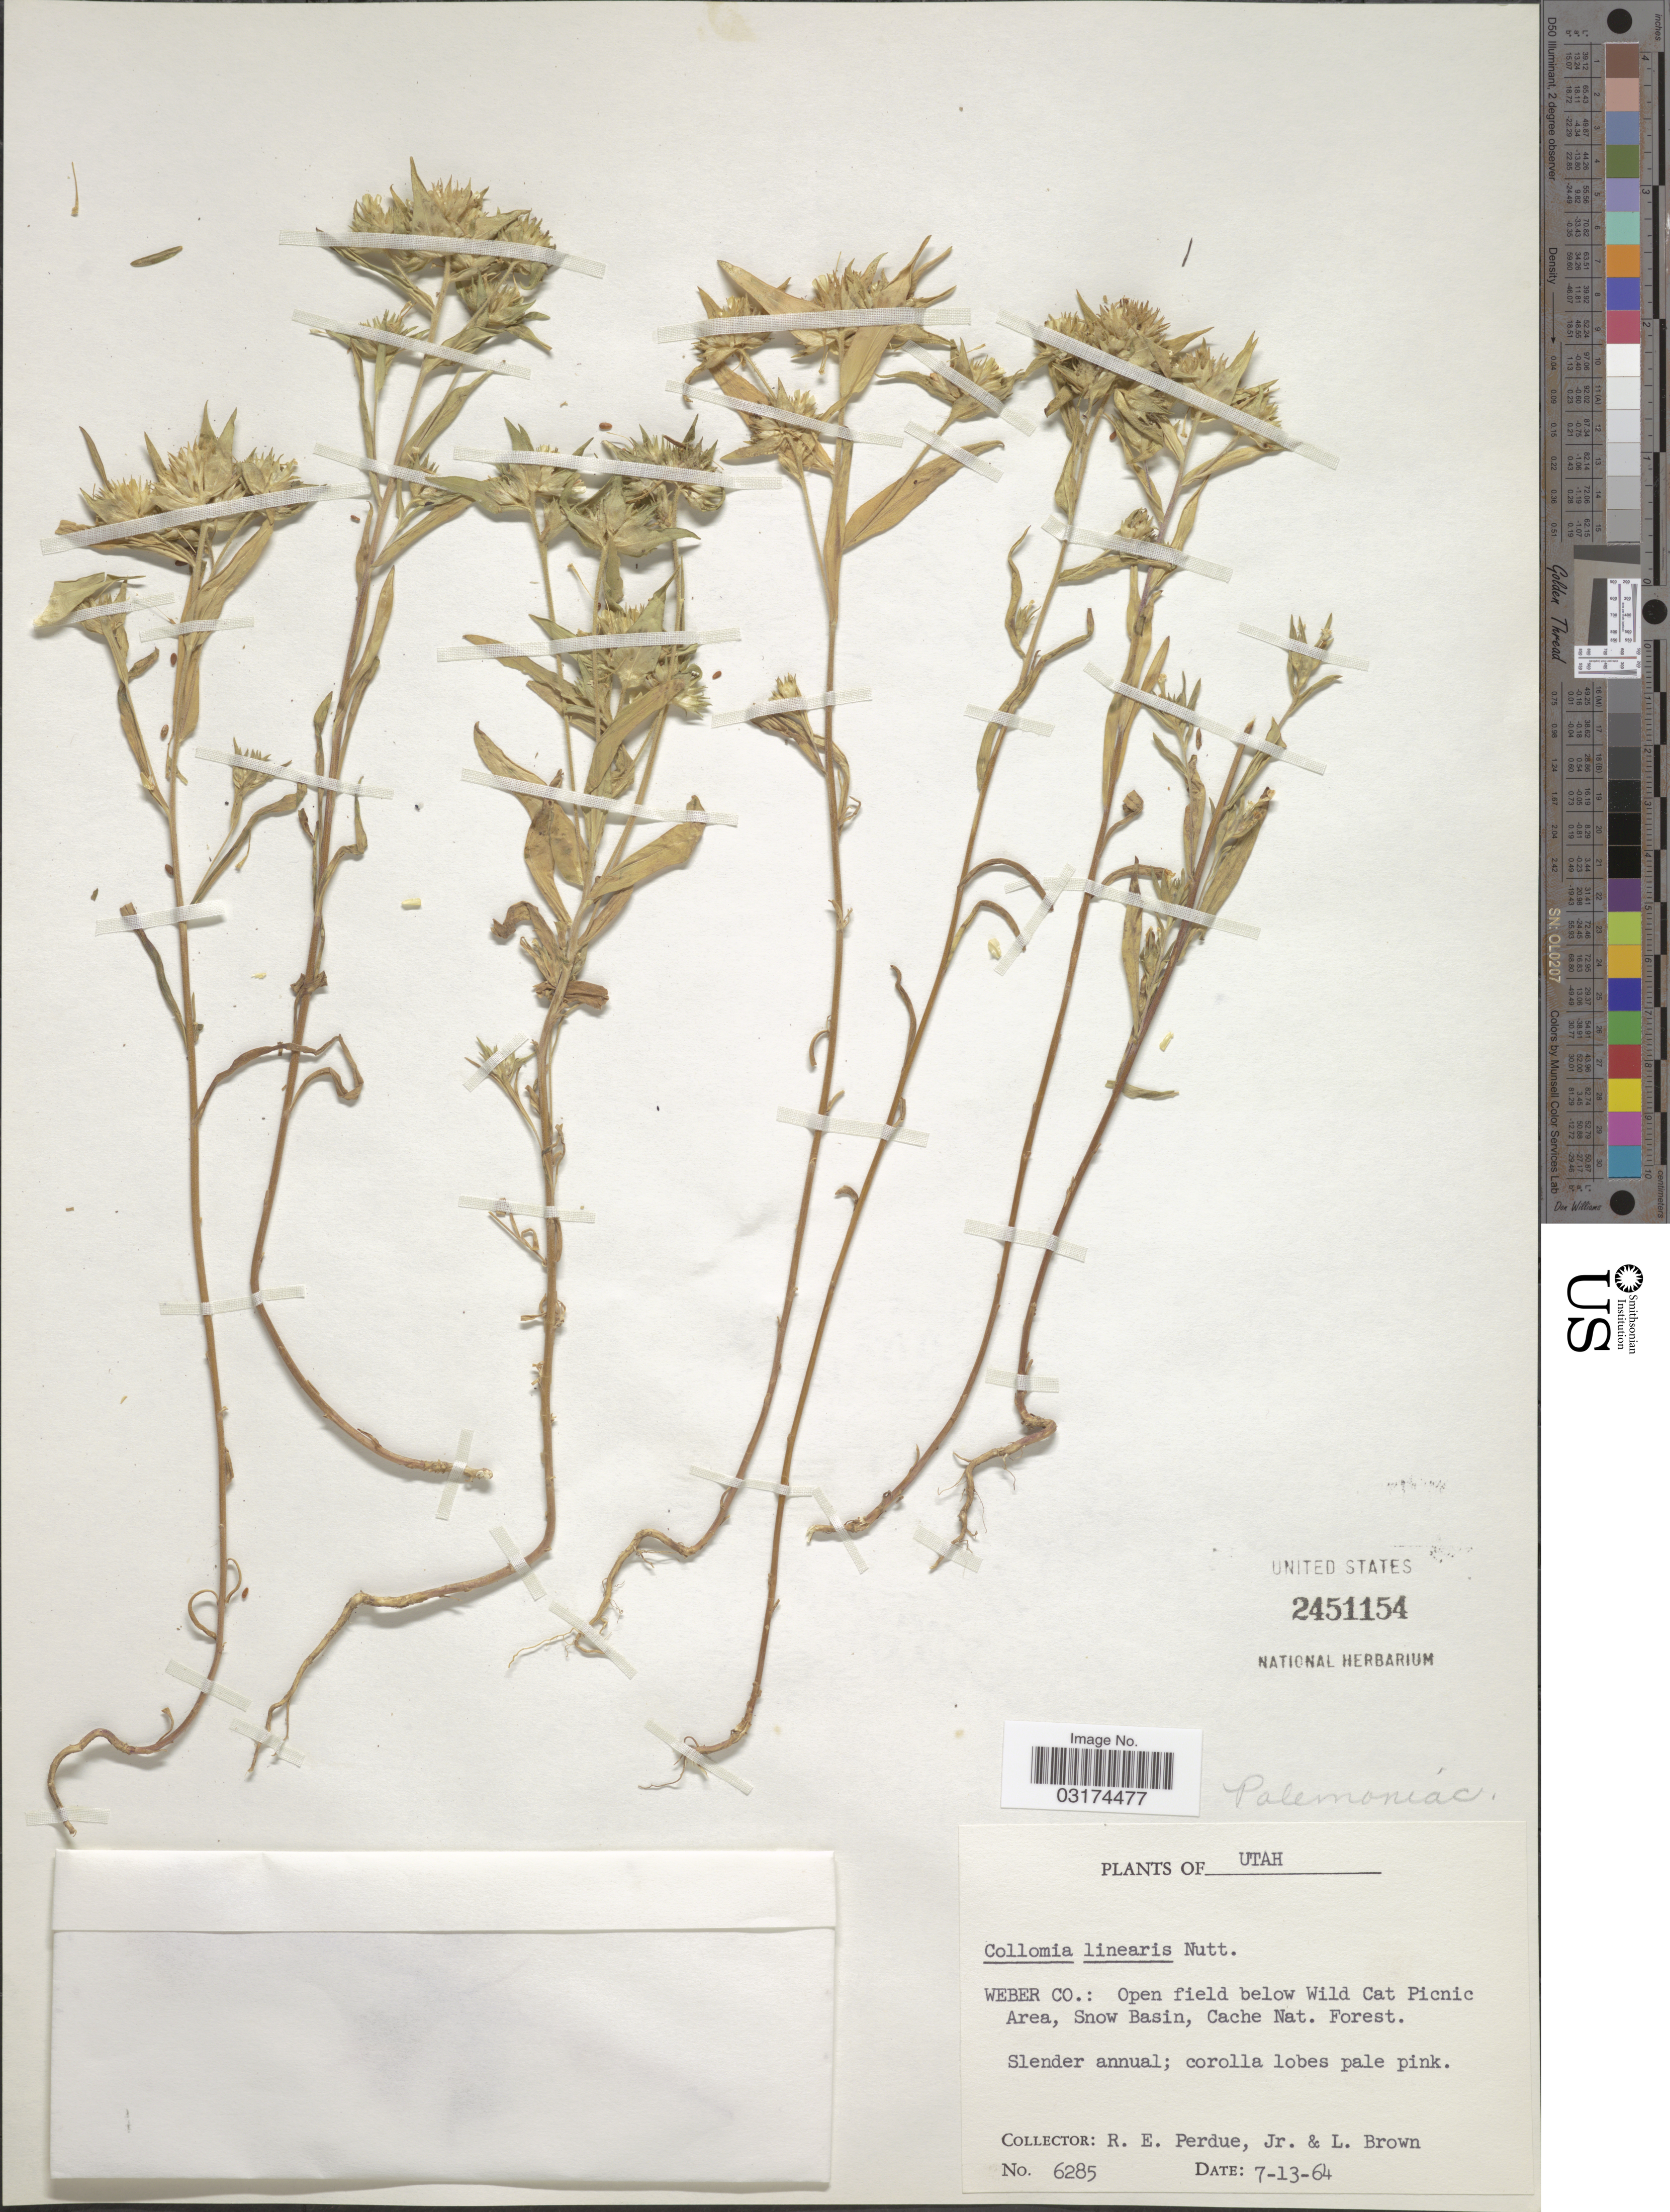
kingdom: Plantae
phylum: Tracheophyta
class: Magnoliopsida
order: Ericales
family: Polemoniaceae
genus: Collomia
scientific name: Collomia linearis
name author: Nutt.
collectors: R. E. Perdue & L. Brown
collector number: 6285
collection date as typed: Transcribed d/m/y: 13/7/64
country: United States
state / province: Utah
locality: Weber Co.: Open field below Wild Cat Picnic Area, Snow Basin, Cache Nat. Forest.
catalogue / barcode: US 2451154